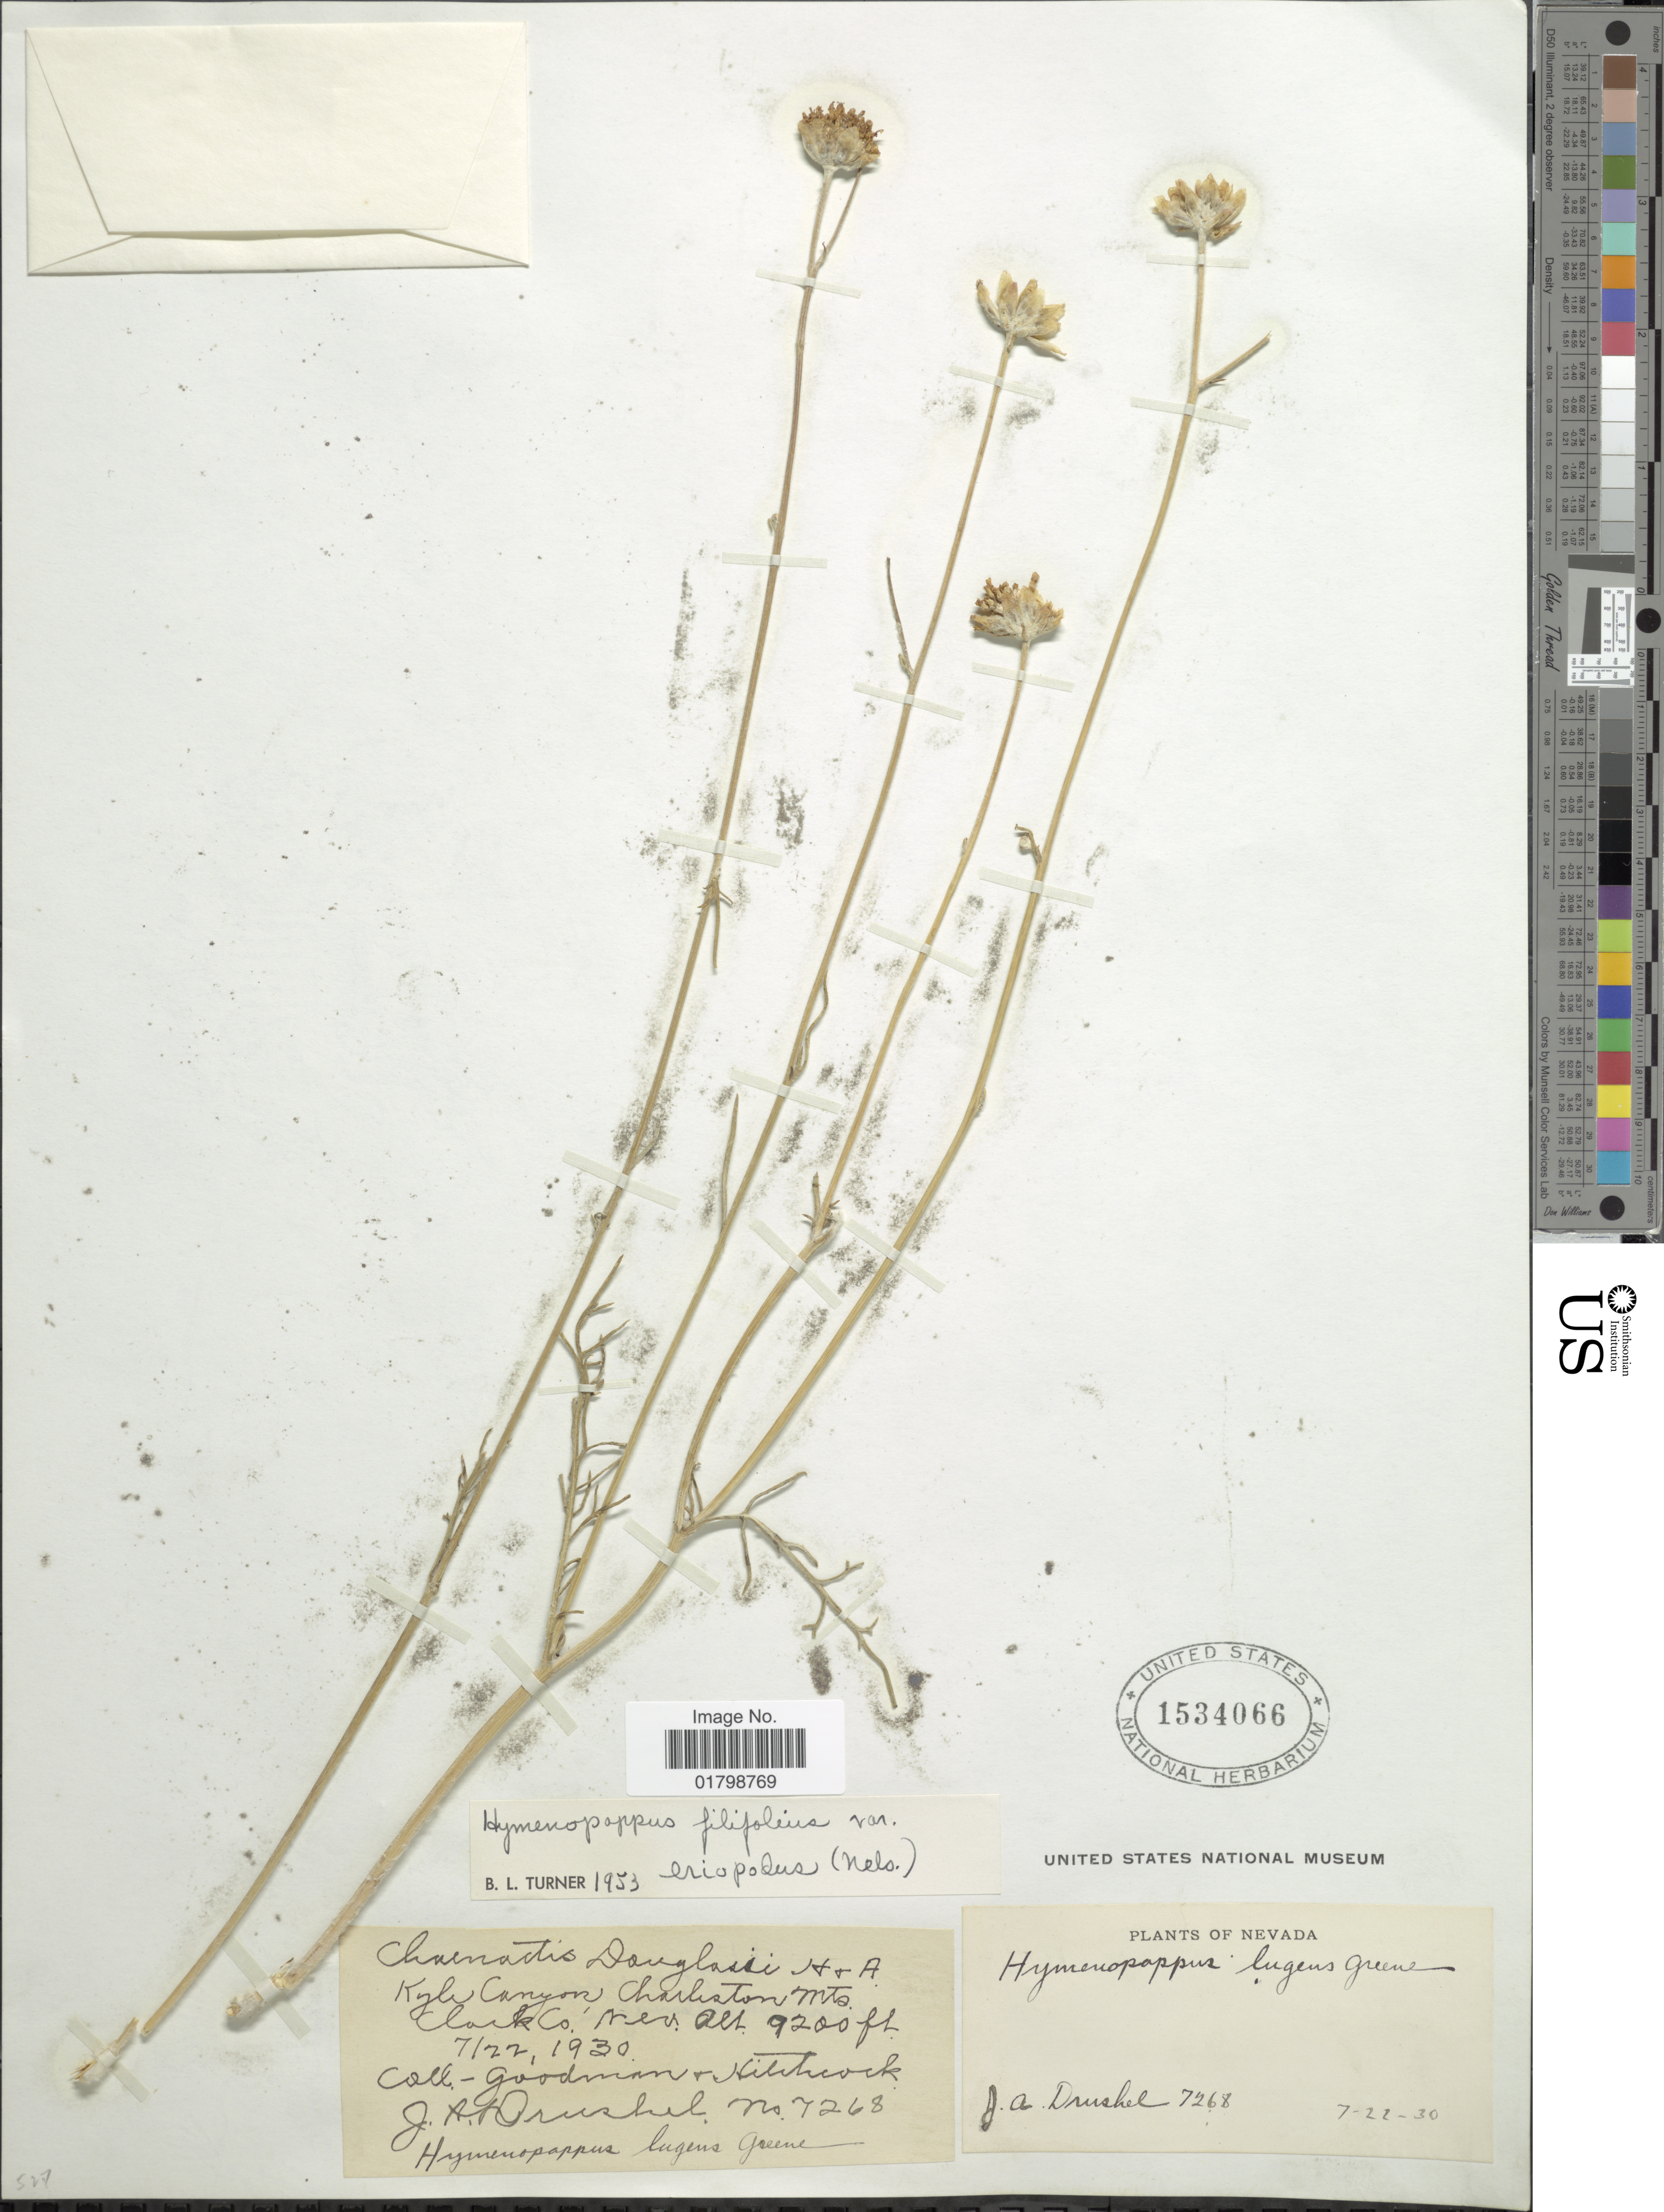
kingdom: Plantae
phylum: Tracheophyta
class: Magnoliopsida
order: Asterales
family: Asteraceae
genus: Hymenopappus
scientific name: Hymenopappus filifolius var. eriopodus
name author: (A. Nelson) B.L. Turner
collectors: J. A. Drushel, Goodman & -- Hitchcock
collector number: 7268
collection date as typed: Transcribed d/m/y: 22/7/30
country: United States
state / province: Nevada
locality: Kyle Canyon, Charleston Mts, Clark Co.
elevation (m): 2804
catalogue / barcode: US 1534066